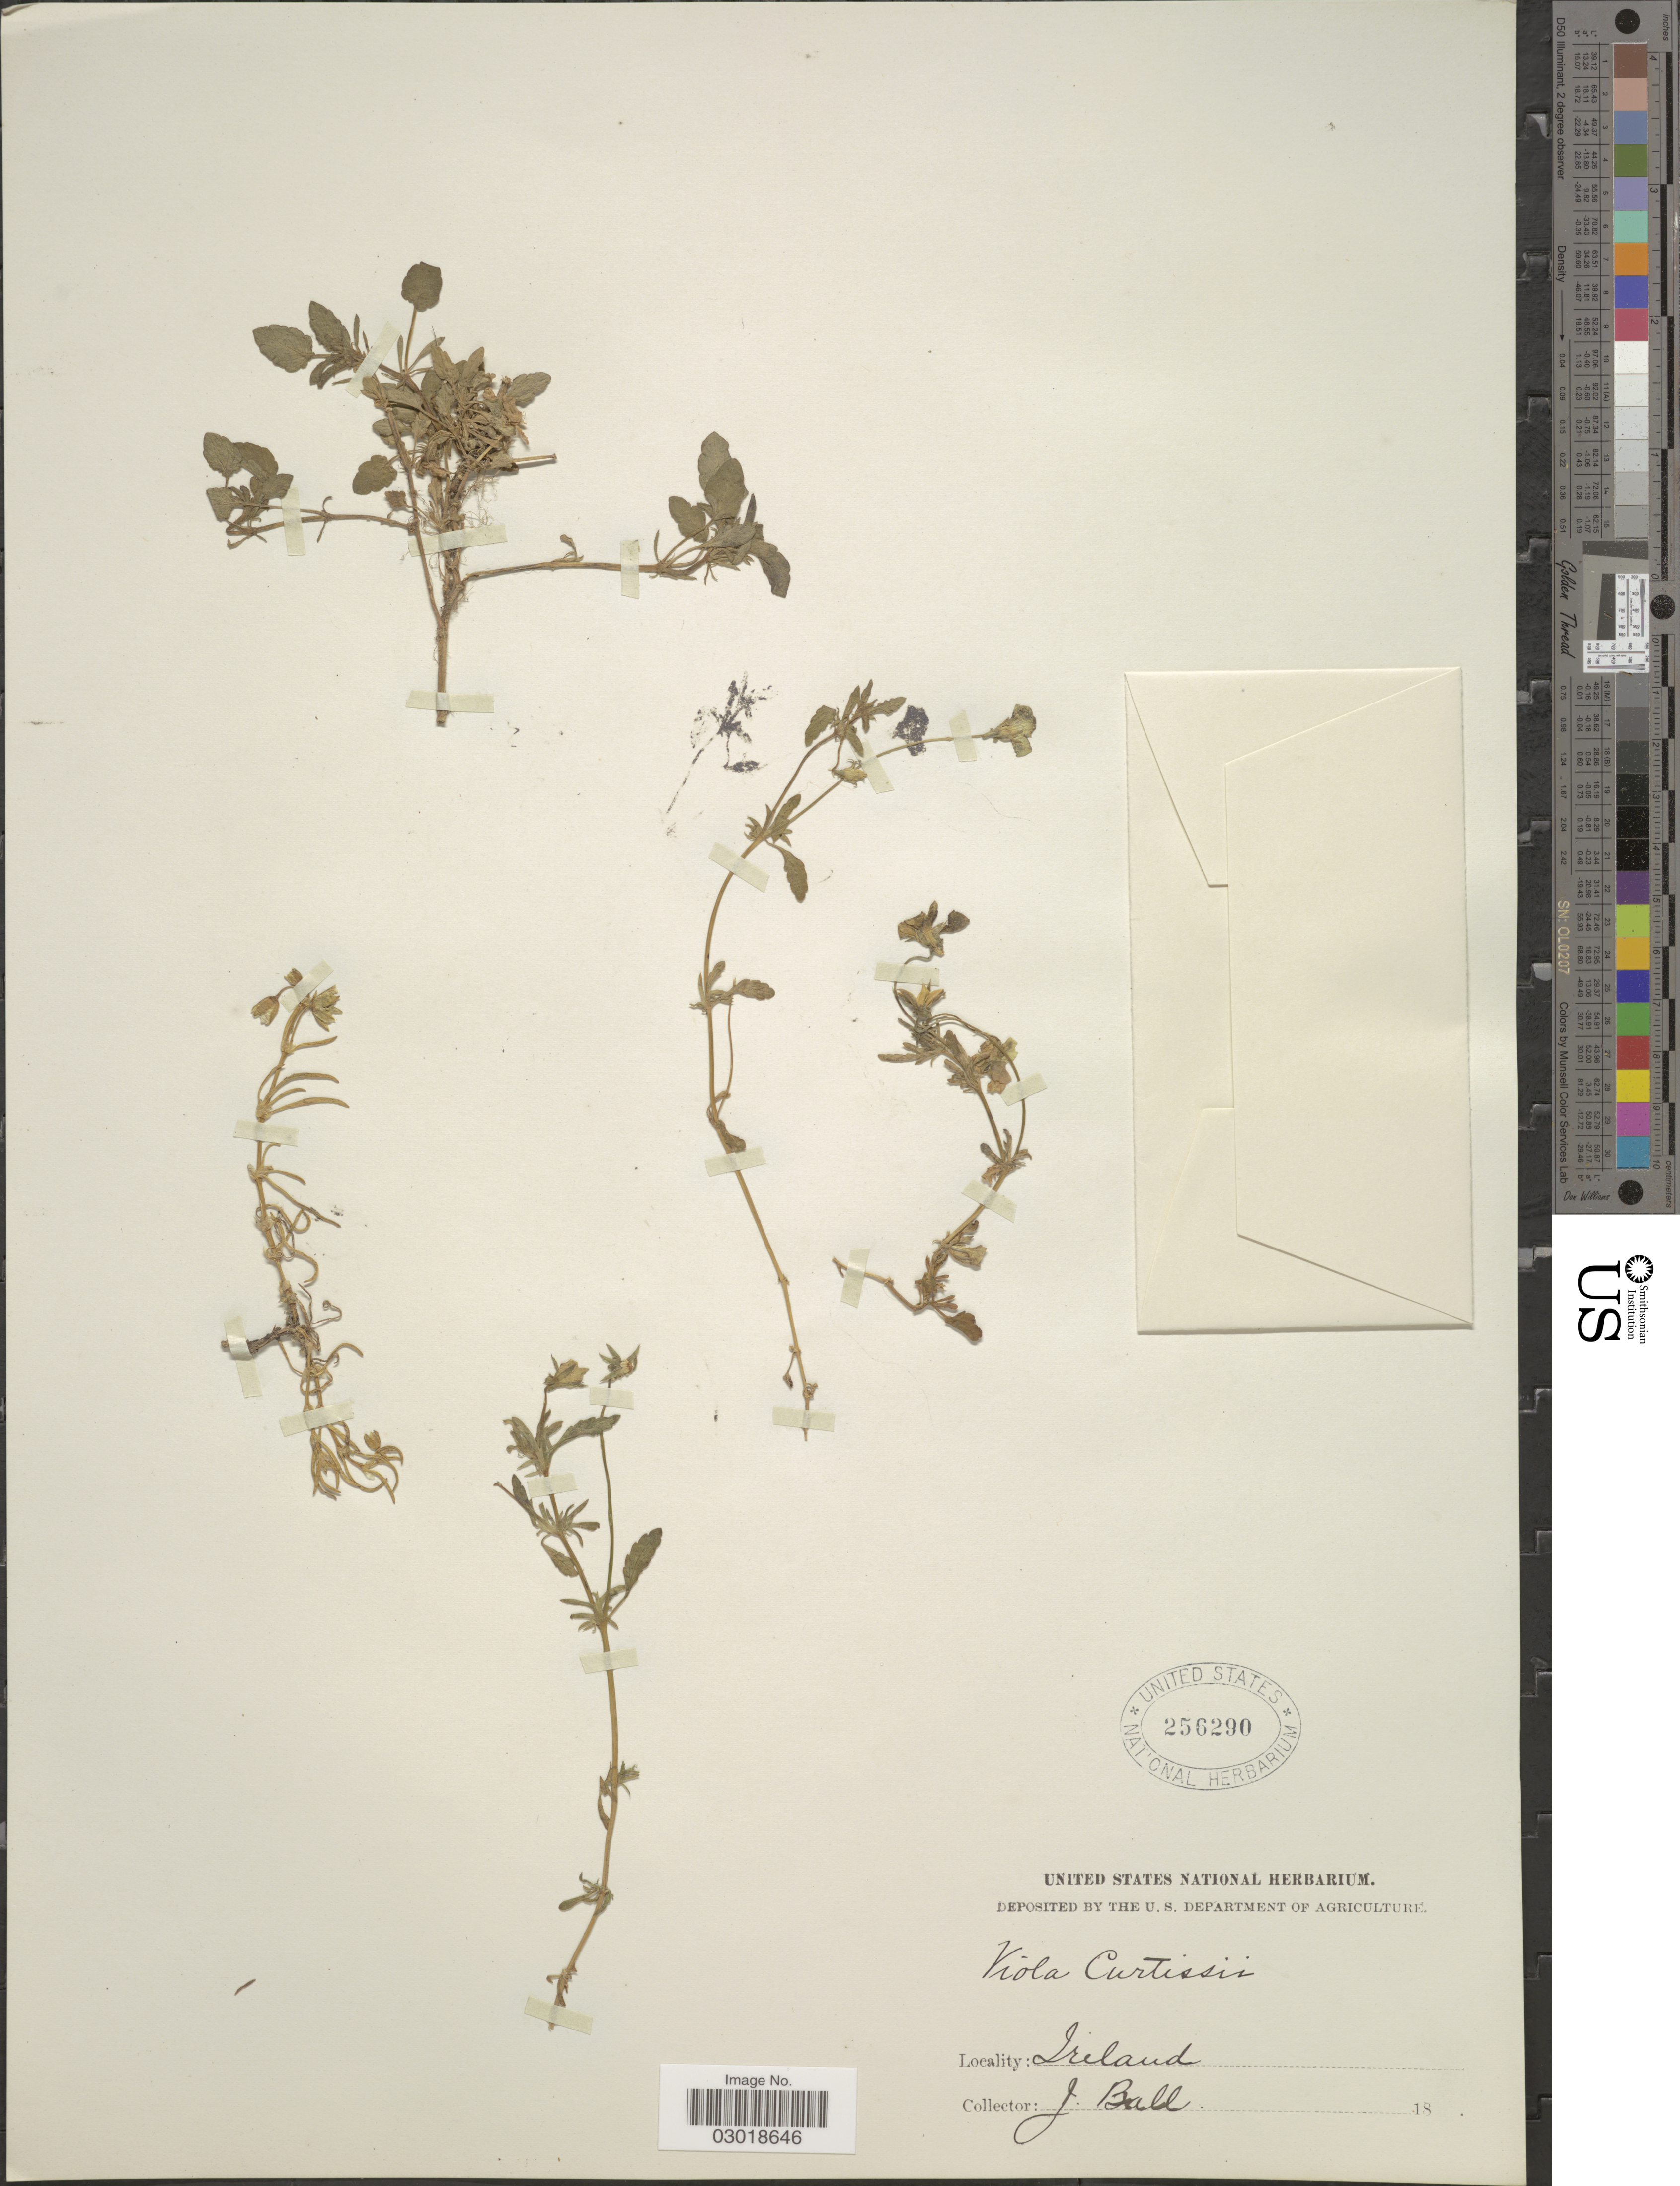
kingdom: Plantae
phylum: Tracheophyta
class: Magnoliopsida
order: Malpighiales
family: Violaceae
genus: Viola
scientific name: Viola curtisii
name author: E. Forst.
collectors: J. Ball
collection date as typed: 18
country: Ireland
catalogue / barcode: US 256290